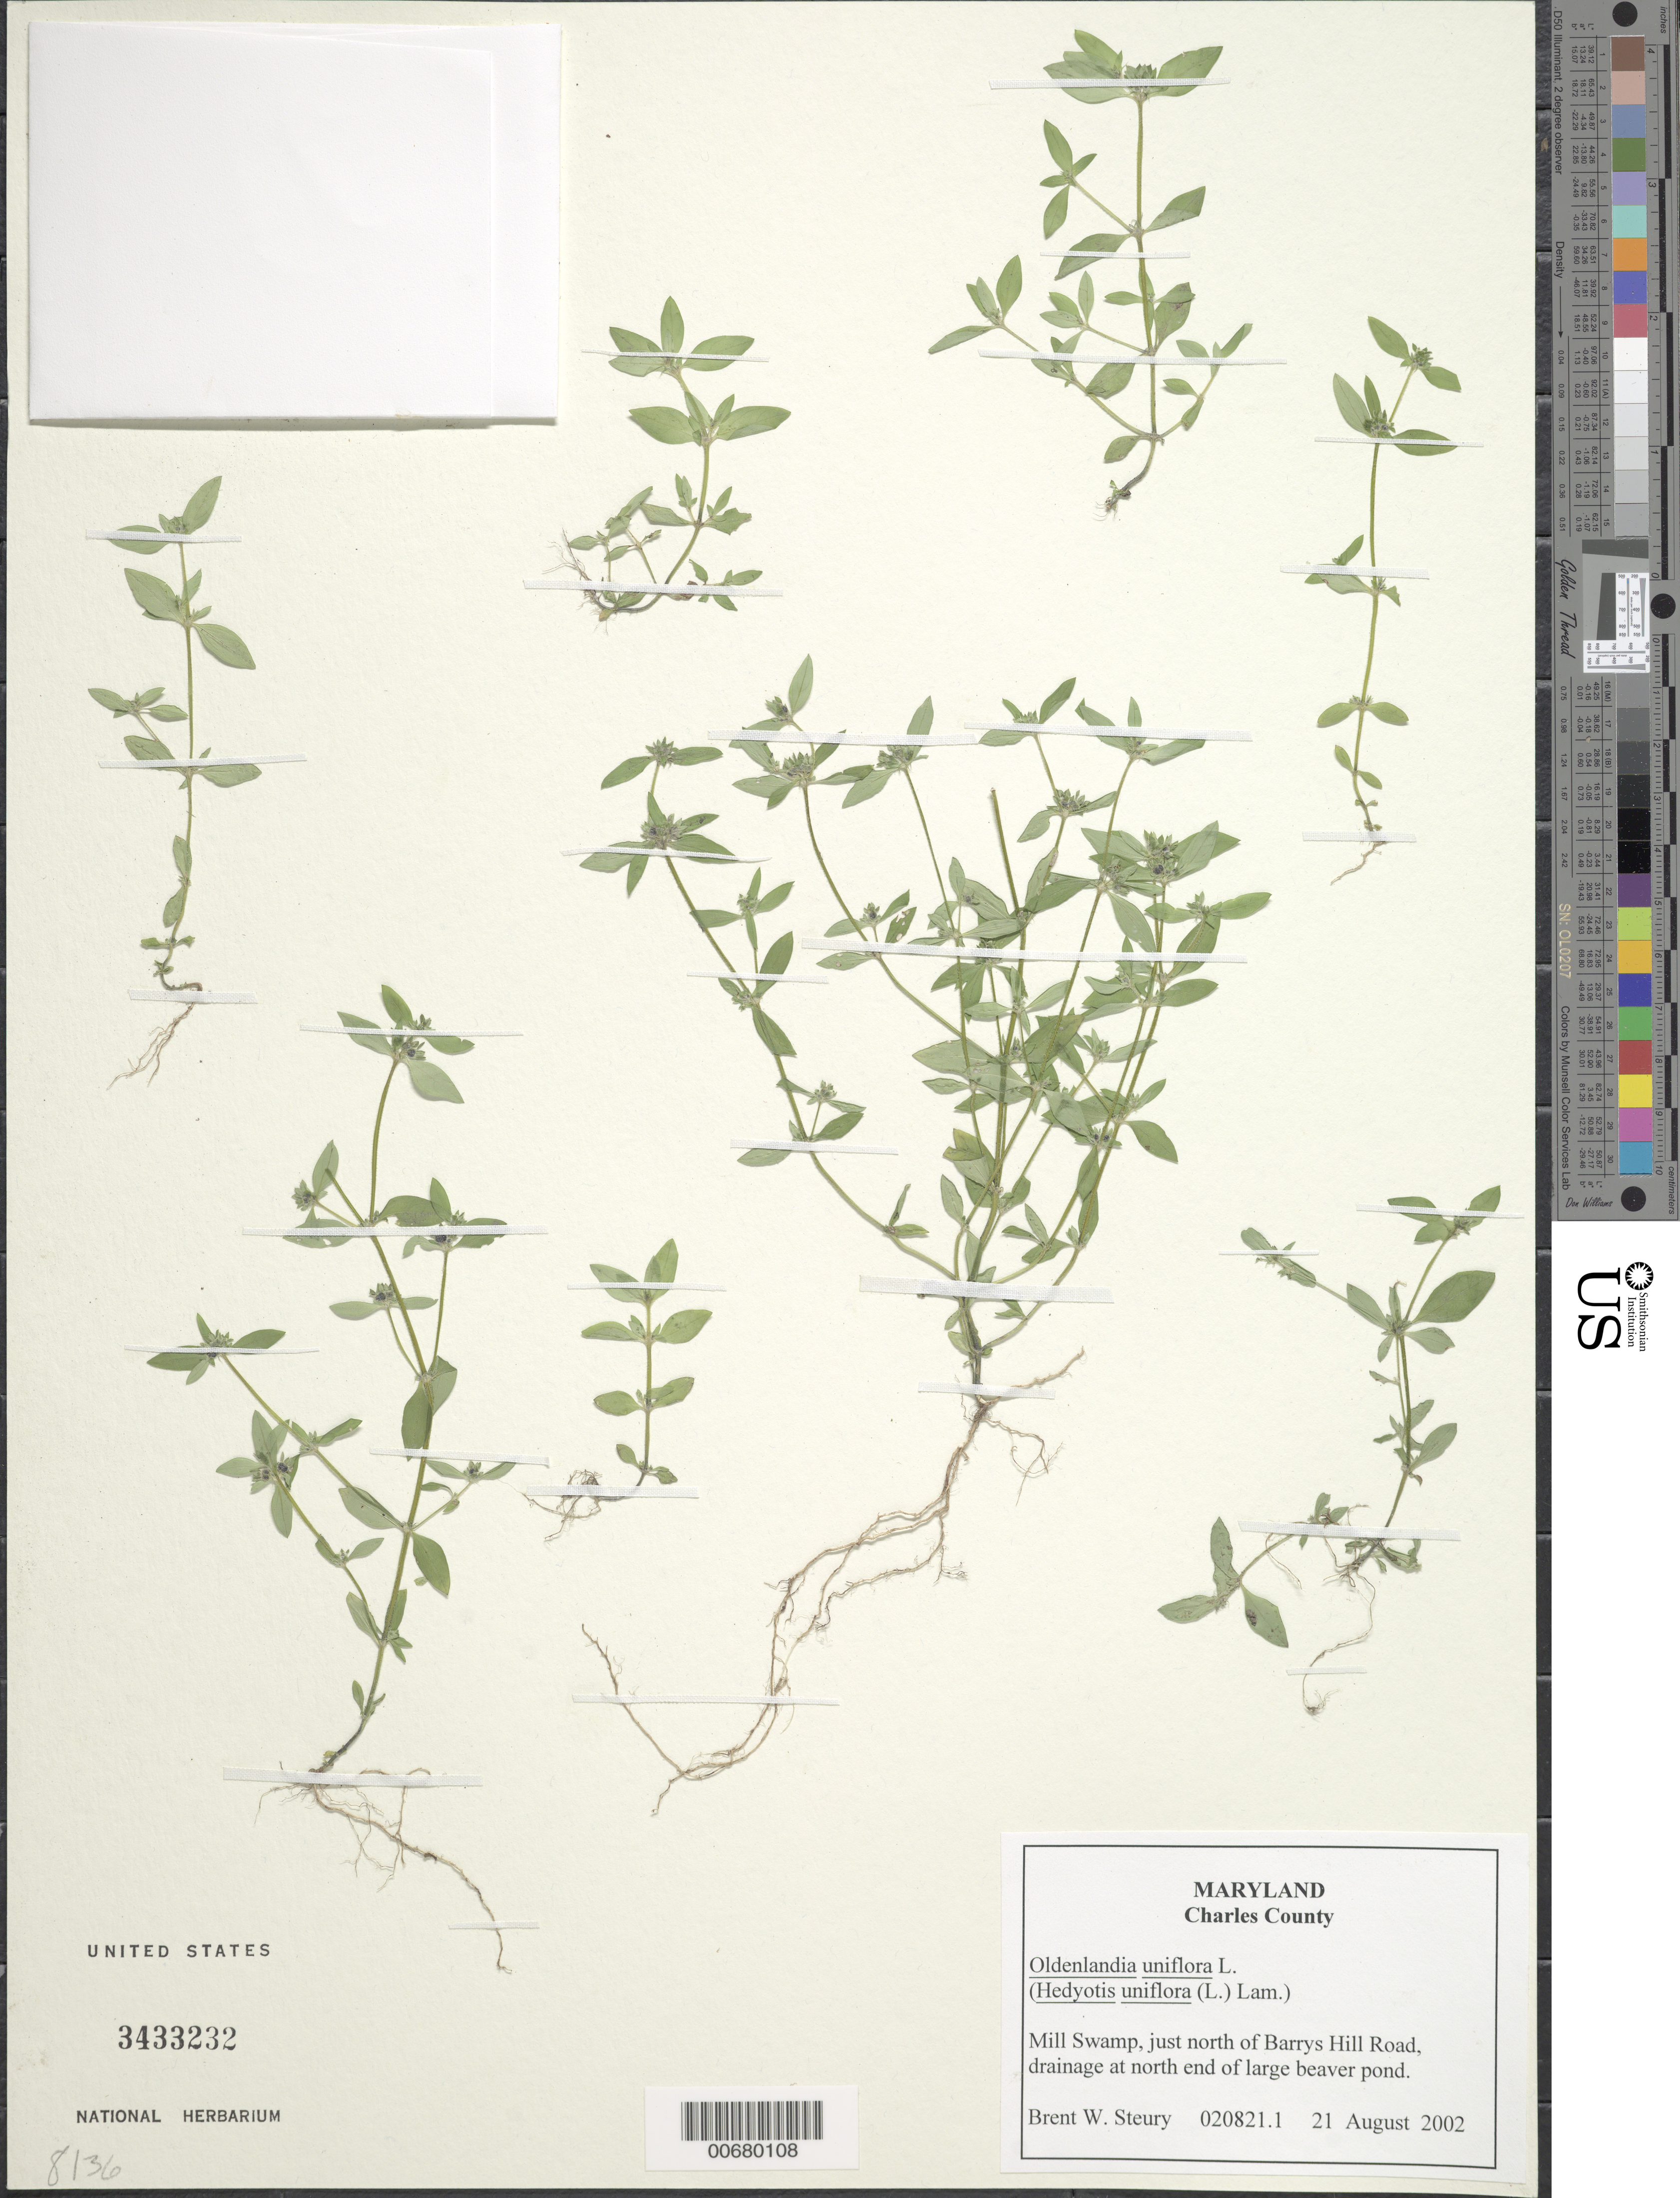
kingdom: Plantae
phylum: Tracheophyta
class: Magnoliopsida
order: Gentianales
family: Rubiaceae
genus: Oldenlandia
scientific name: Oldenlandia uniflora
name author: L.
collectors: B. Steury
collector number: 020821.1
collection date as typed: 21 August 2002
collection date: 2002-08-21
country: United States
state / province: Maryland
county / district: Charles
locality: Mill Swamp, just north of Barrys Hill Road.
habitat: Drainage at north end of large beaver pond.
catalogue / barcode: US 3433232